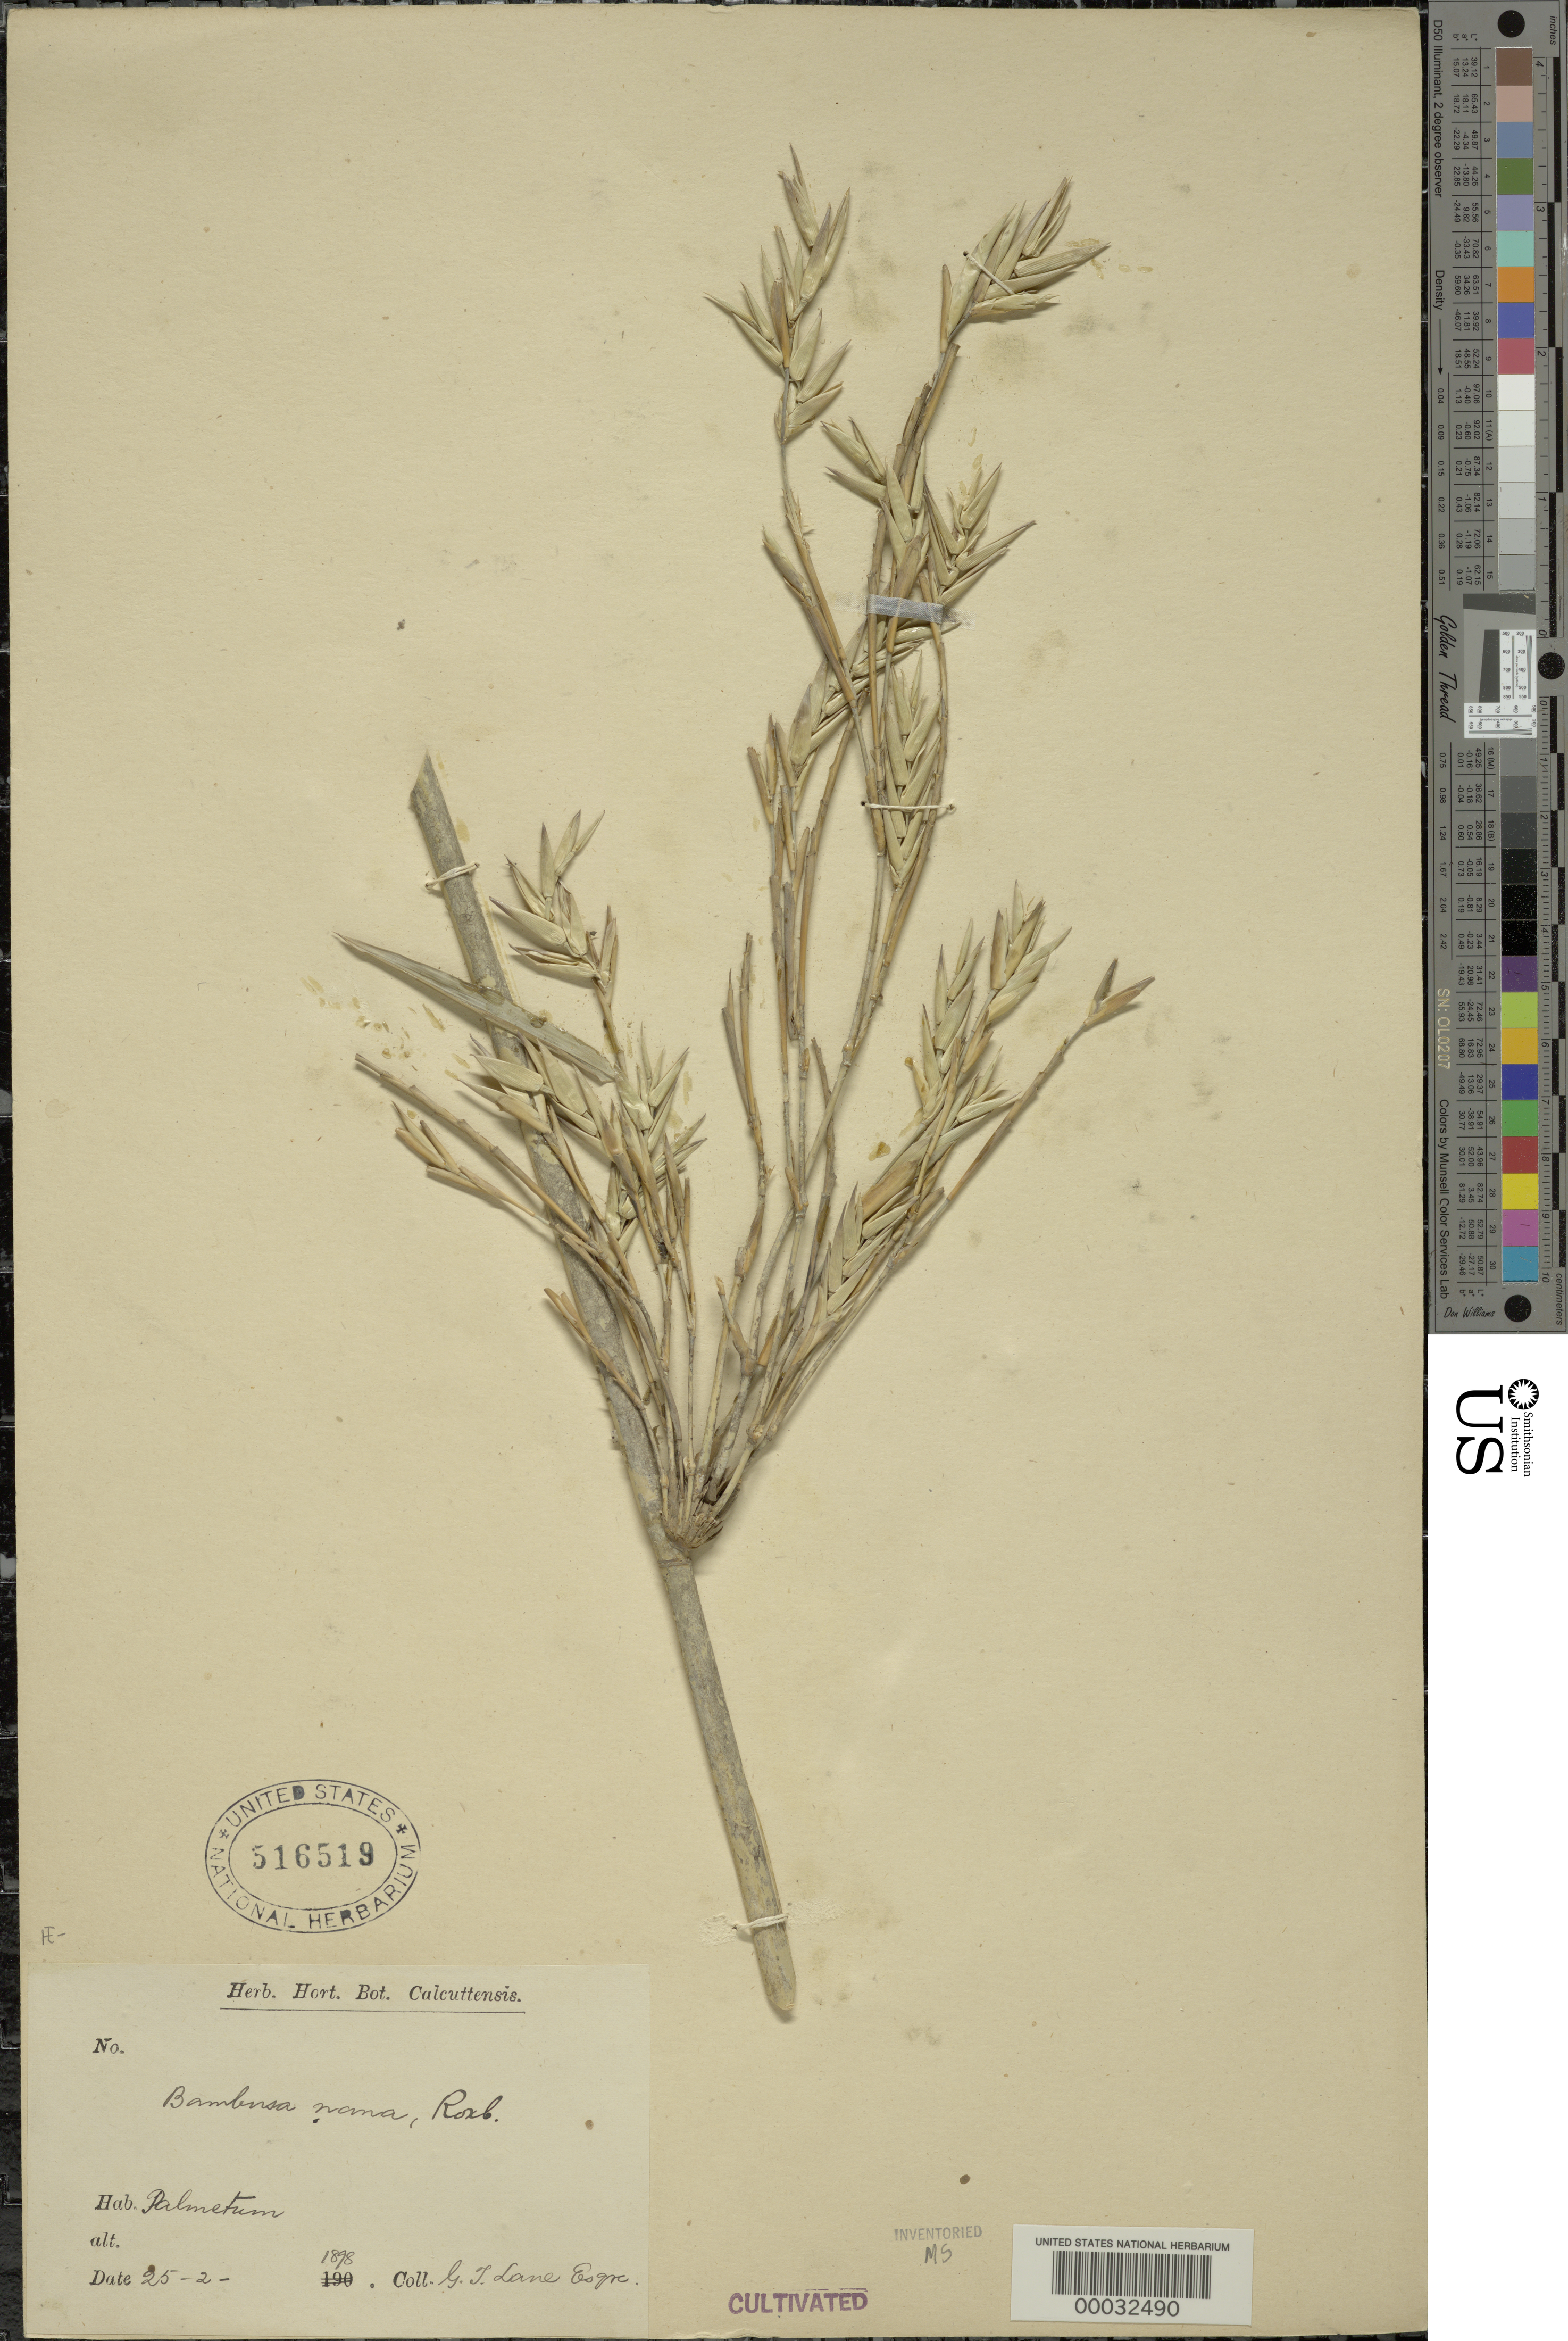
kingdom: Plantae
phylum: Tracheophyta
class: Liliopsida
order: Poales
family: Poaceae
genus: Bambusa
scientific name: Bambusa multiplex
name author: (Lour.) Raeusch. ex Schult. & Schult. f.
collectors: G. L. Lane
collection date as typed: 25 Feb 1898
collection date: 1898-02-25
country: India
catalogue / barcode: US 516519